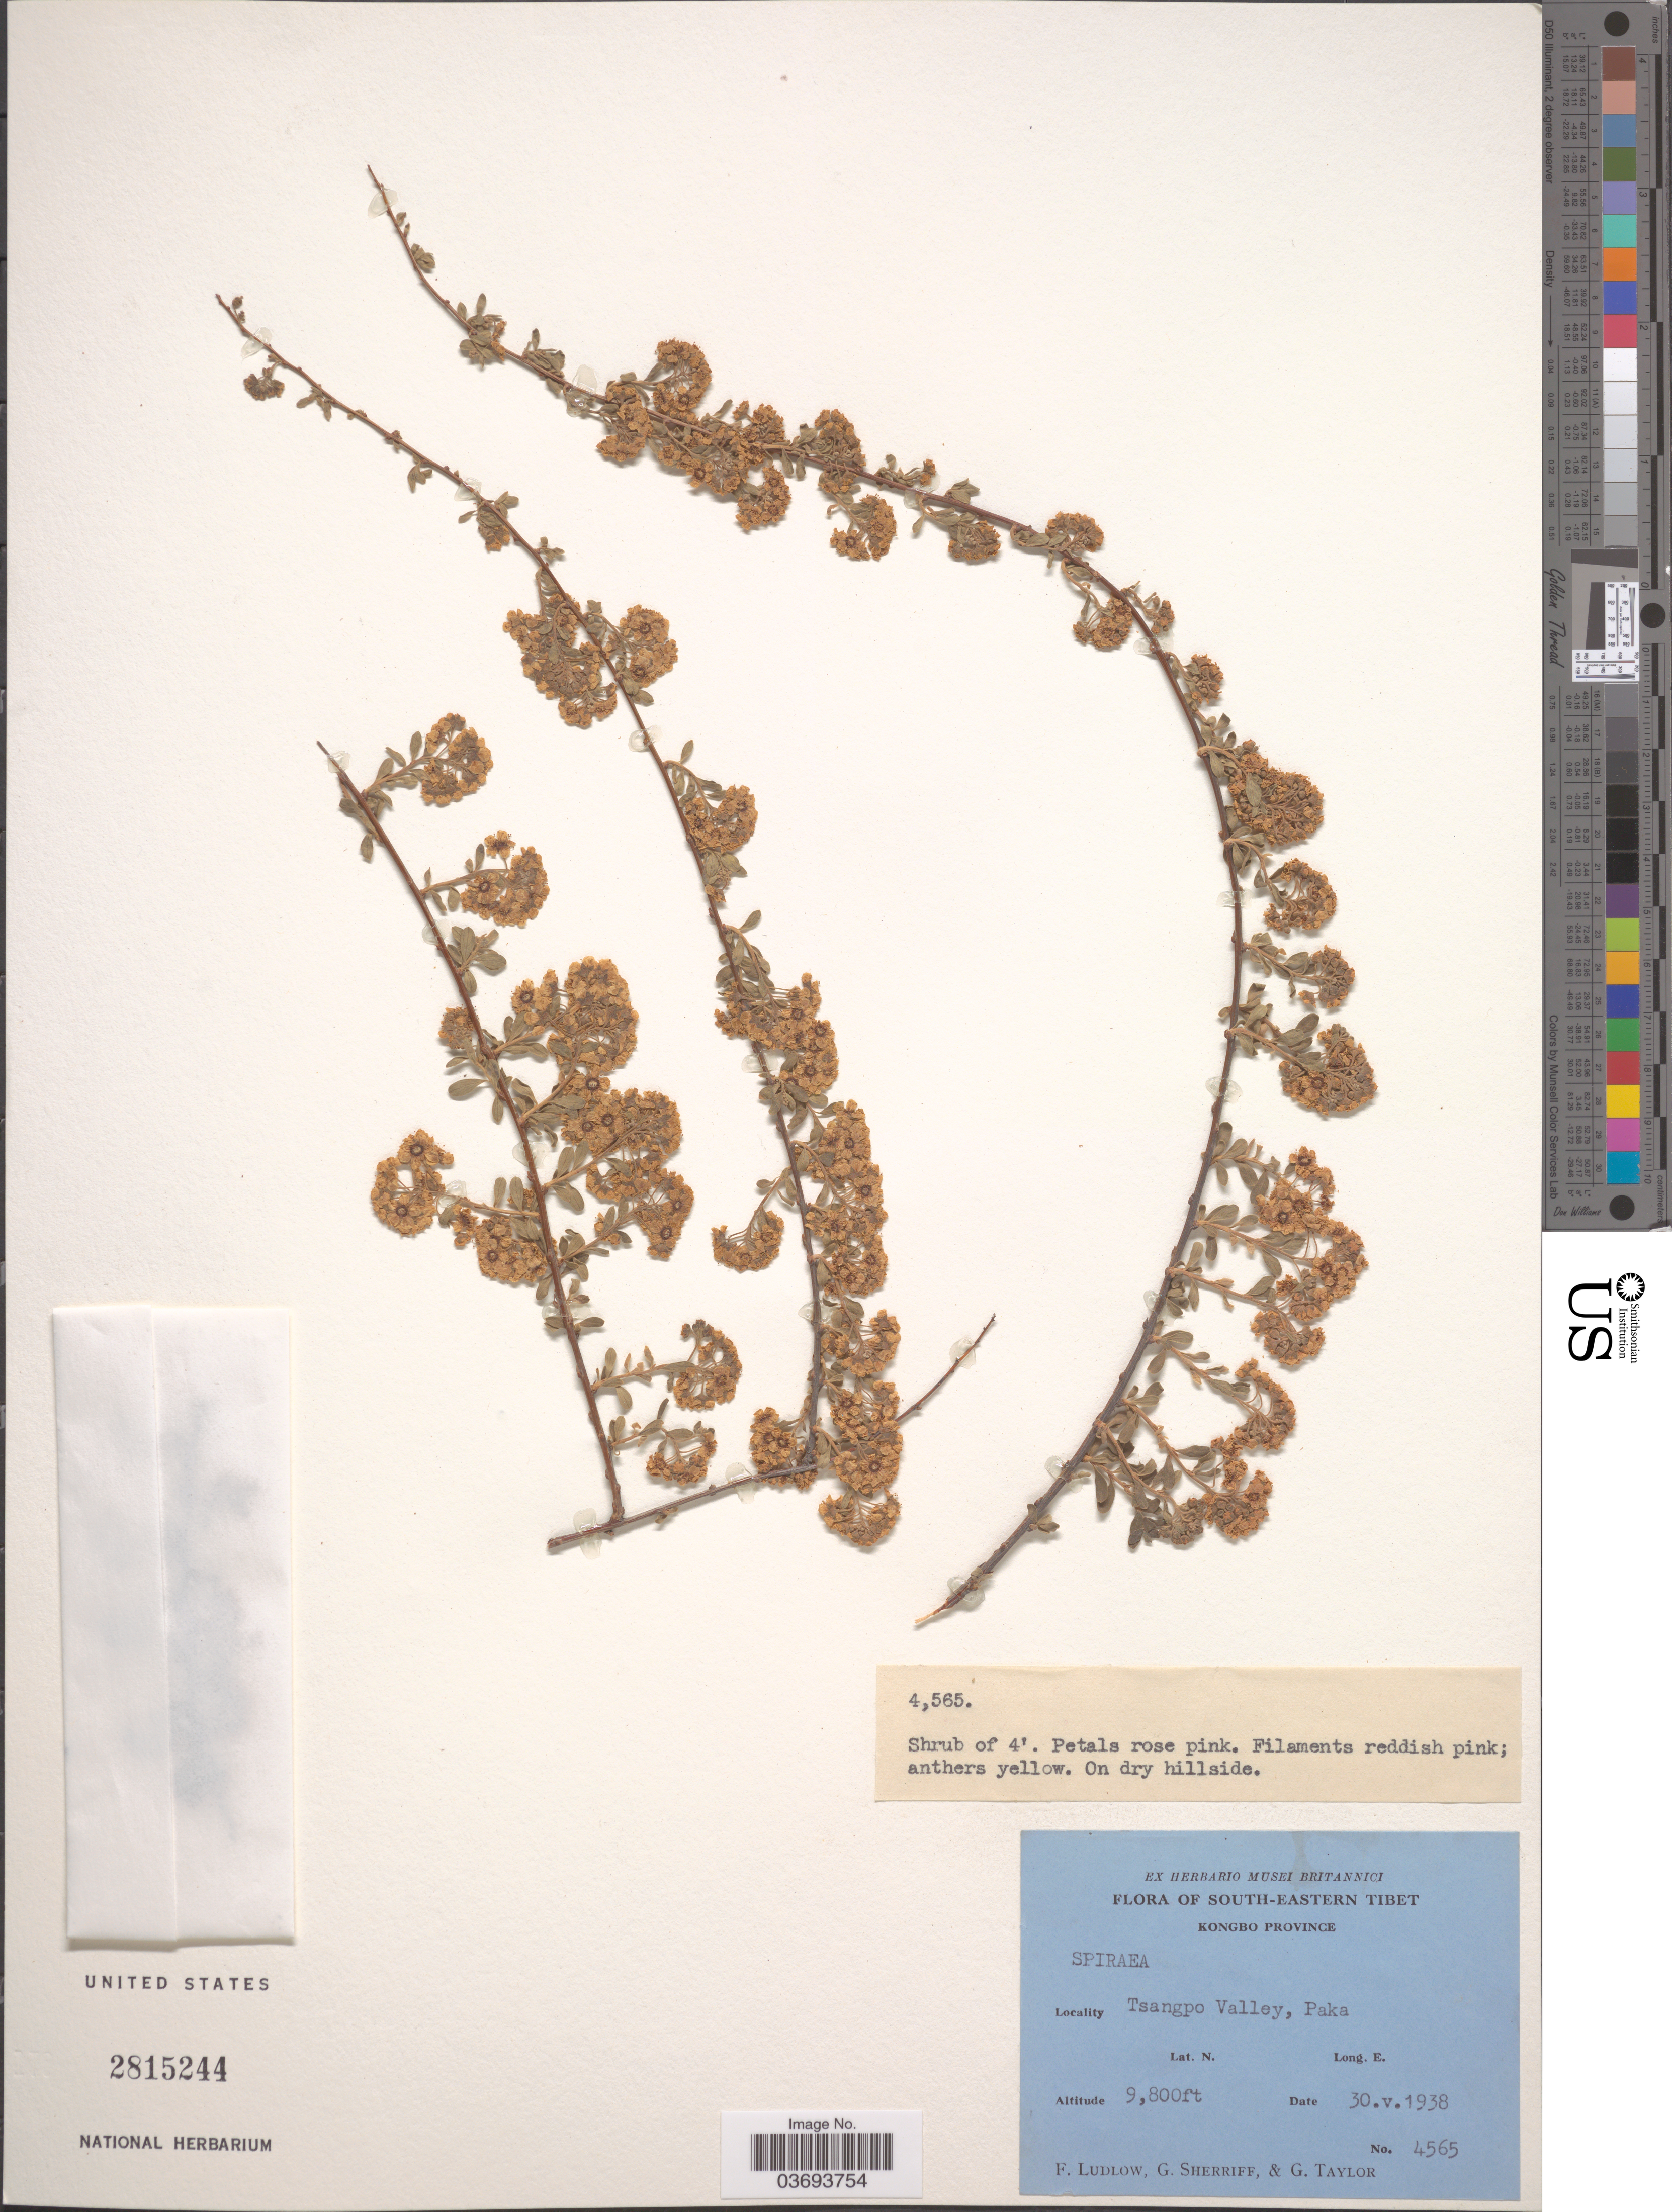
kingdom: Plantae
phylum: Tracheophyta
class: Magnoliopsida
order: Rosales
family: Rosaceae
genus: Spiraea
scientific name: Spiraea sp.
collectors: F. Ludlow, G. Sheriff & G. Taylor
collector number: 4565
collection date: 1938-05-30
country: China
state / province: Xizang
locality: South-Eastern Tibet. Kongbo Province. Tsangpo Valley, Paka.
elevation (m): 2987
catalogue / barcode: US 2815244